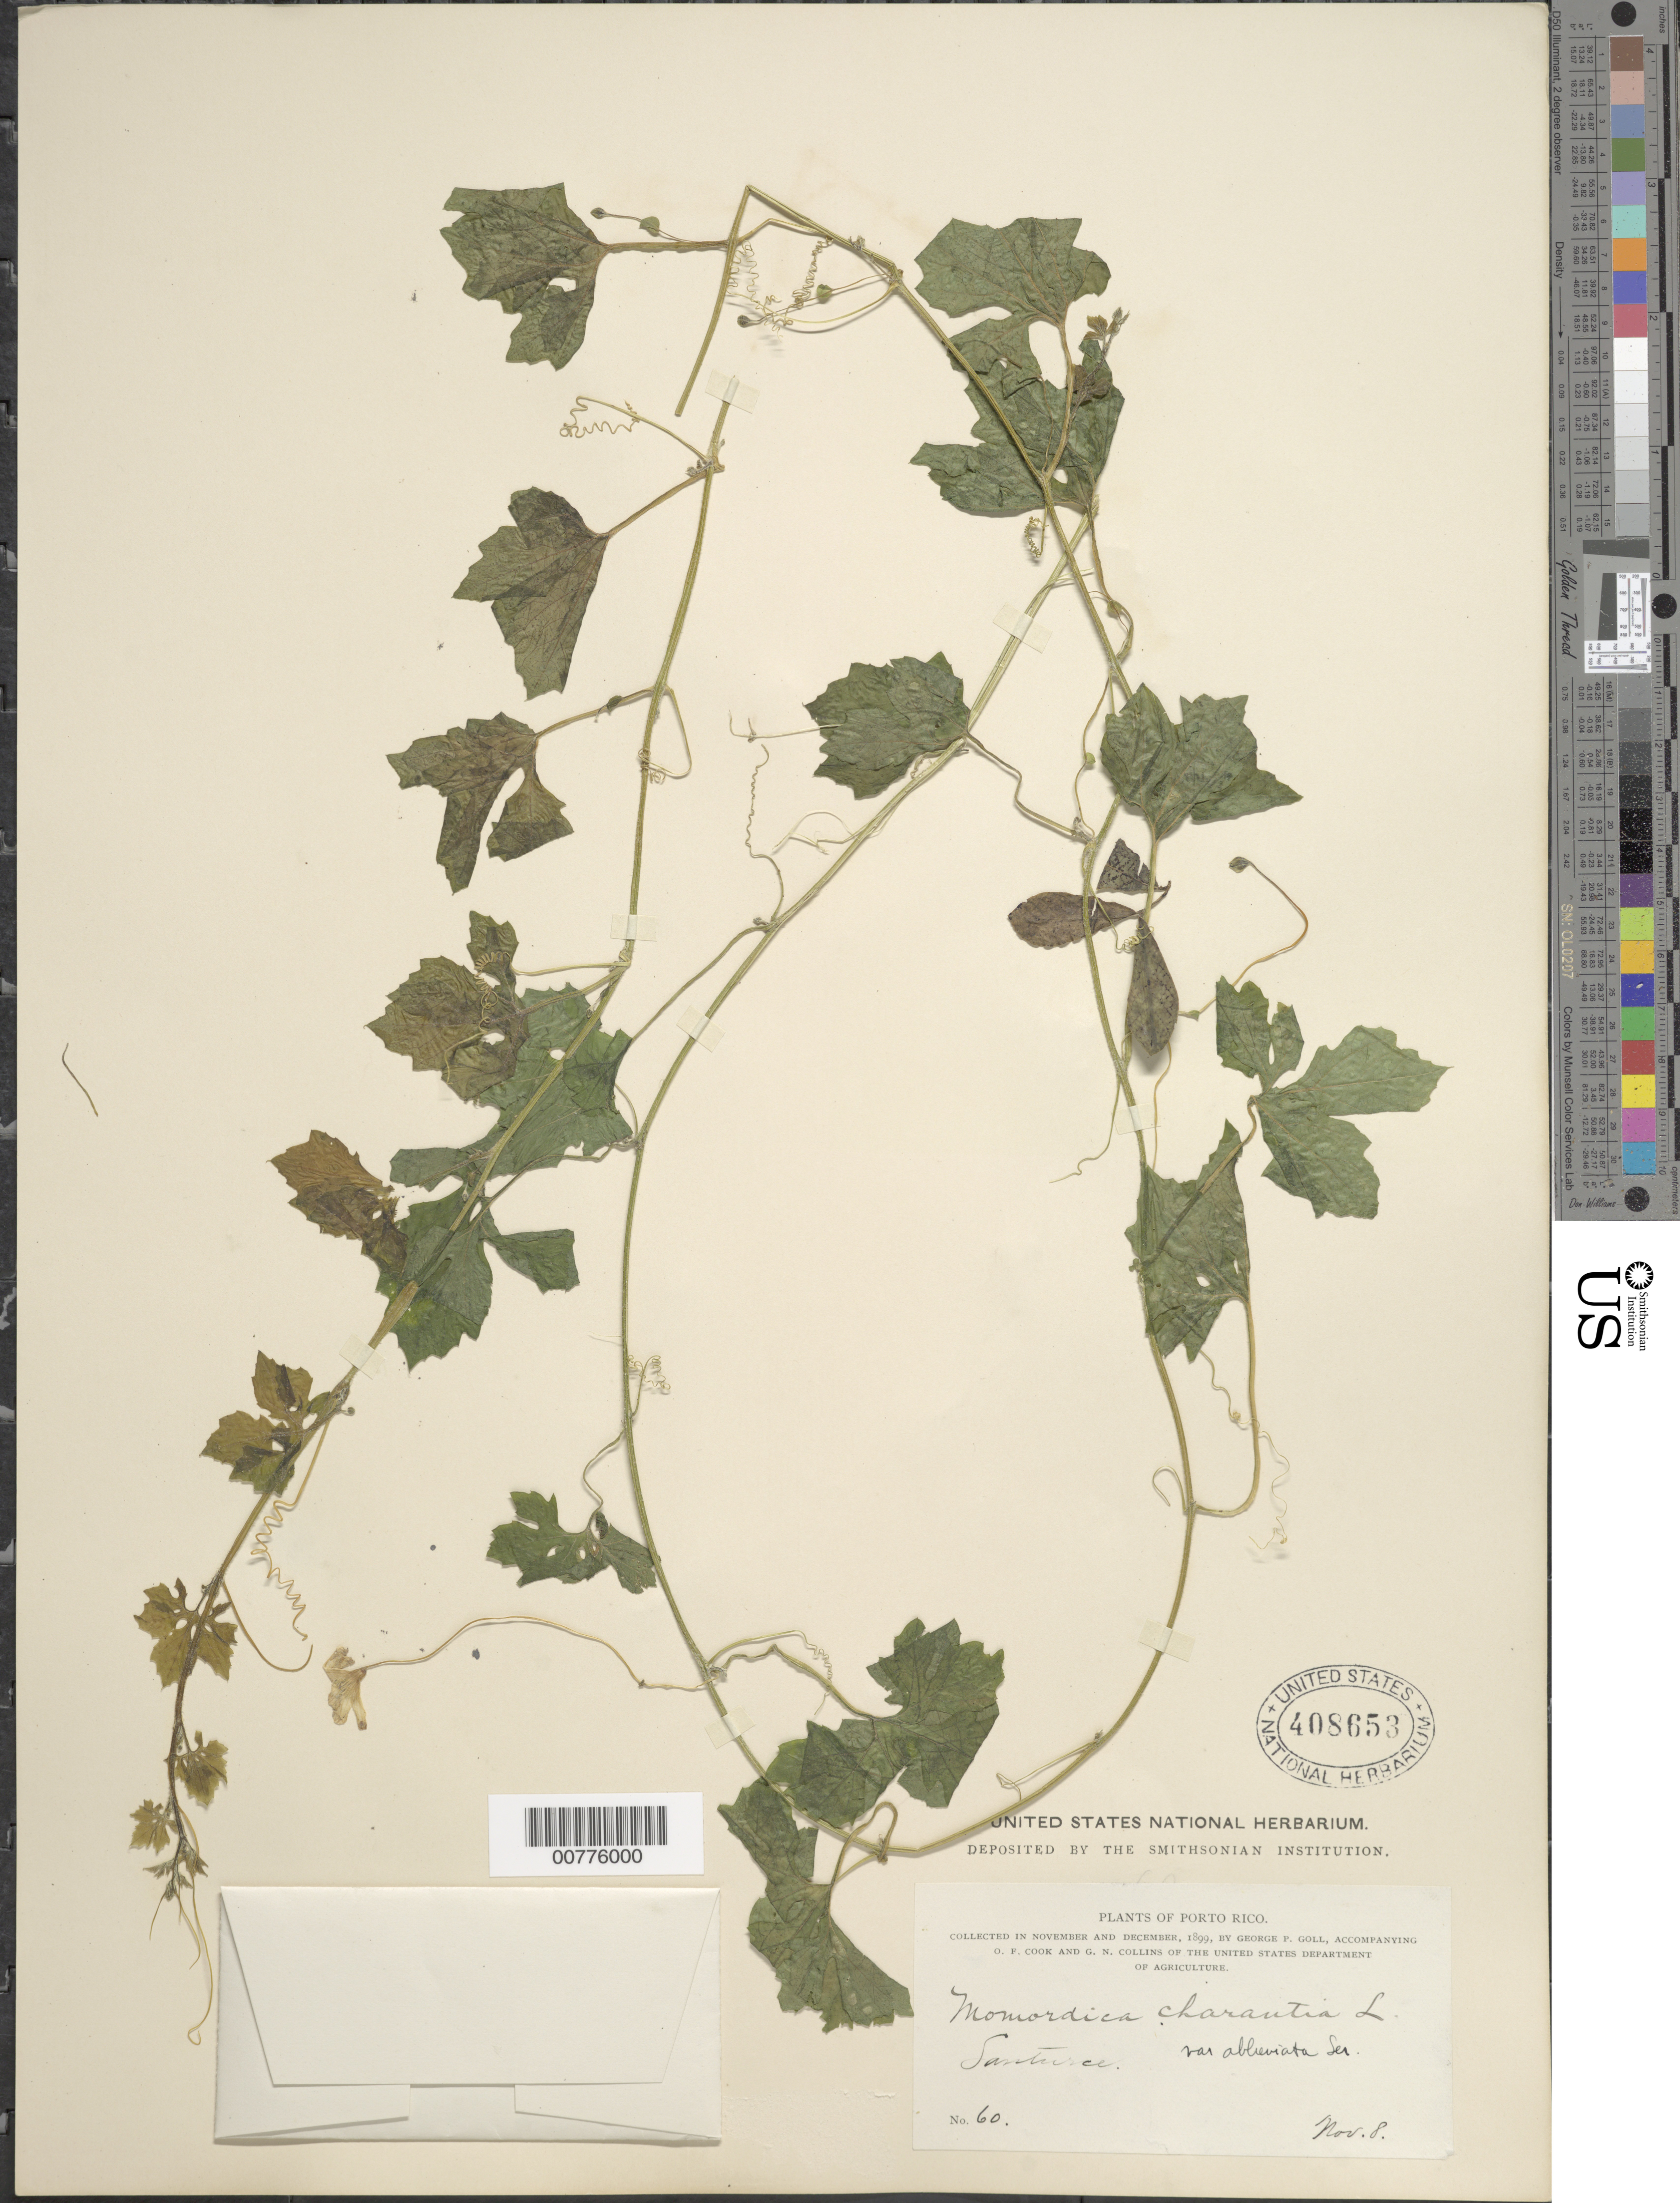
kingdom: Plantae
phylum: Tracheophyta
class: Magnoliopsida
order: Cucurbitales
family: Cucurbitaceae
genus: Momordica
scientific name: Momordica charantia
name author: L.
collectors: G. Goll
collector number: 60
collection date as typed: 08 Nov 1899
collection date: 1899-11-08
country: Puerto Rico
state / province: San Juan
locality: Santurce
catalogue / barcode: US 408653